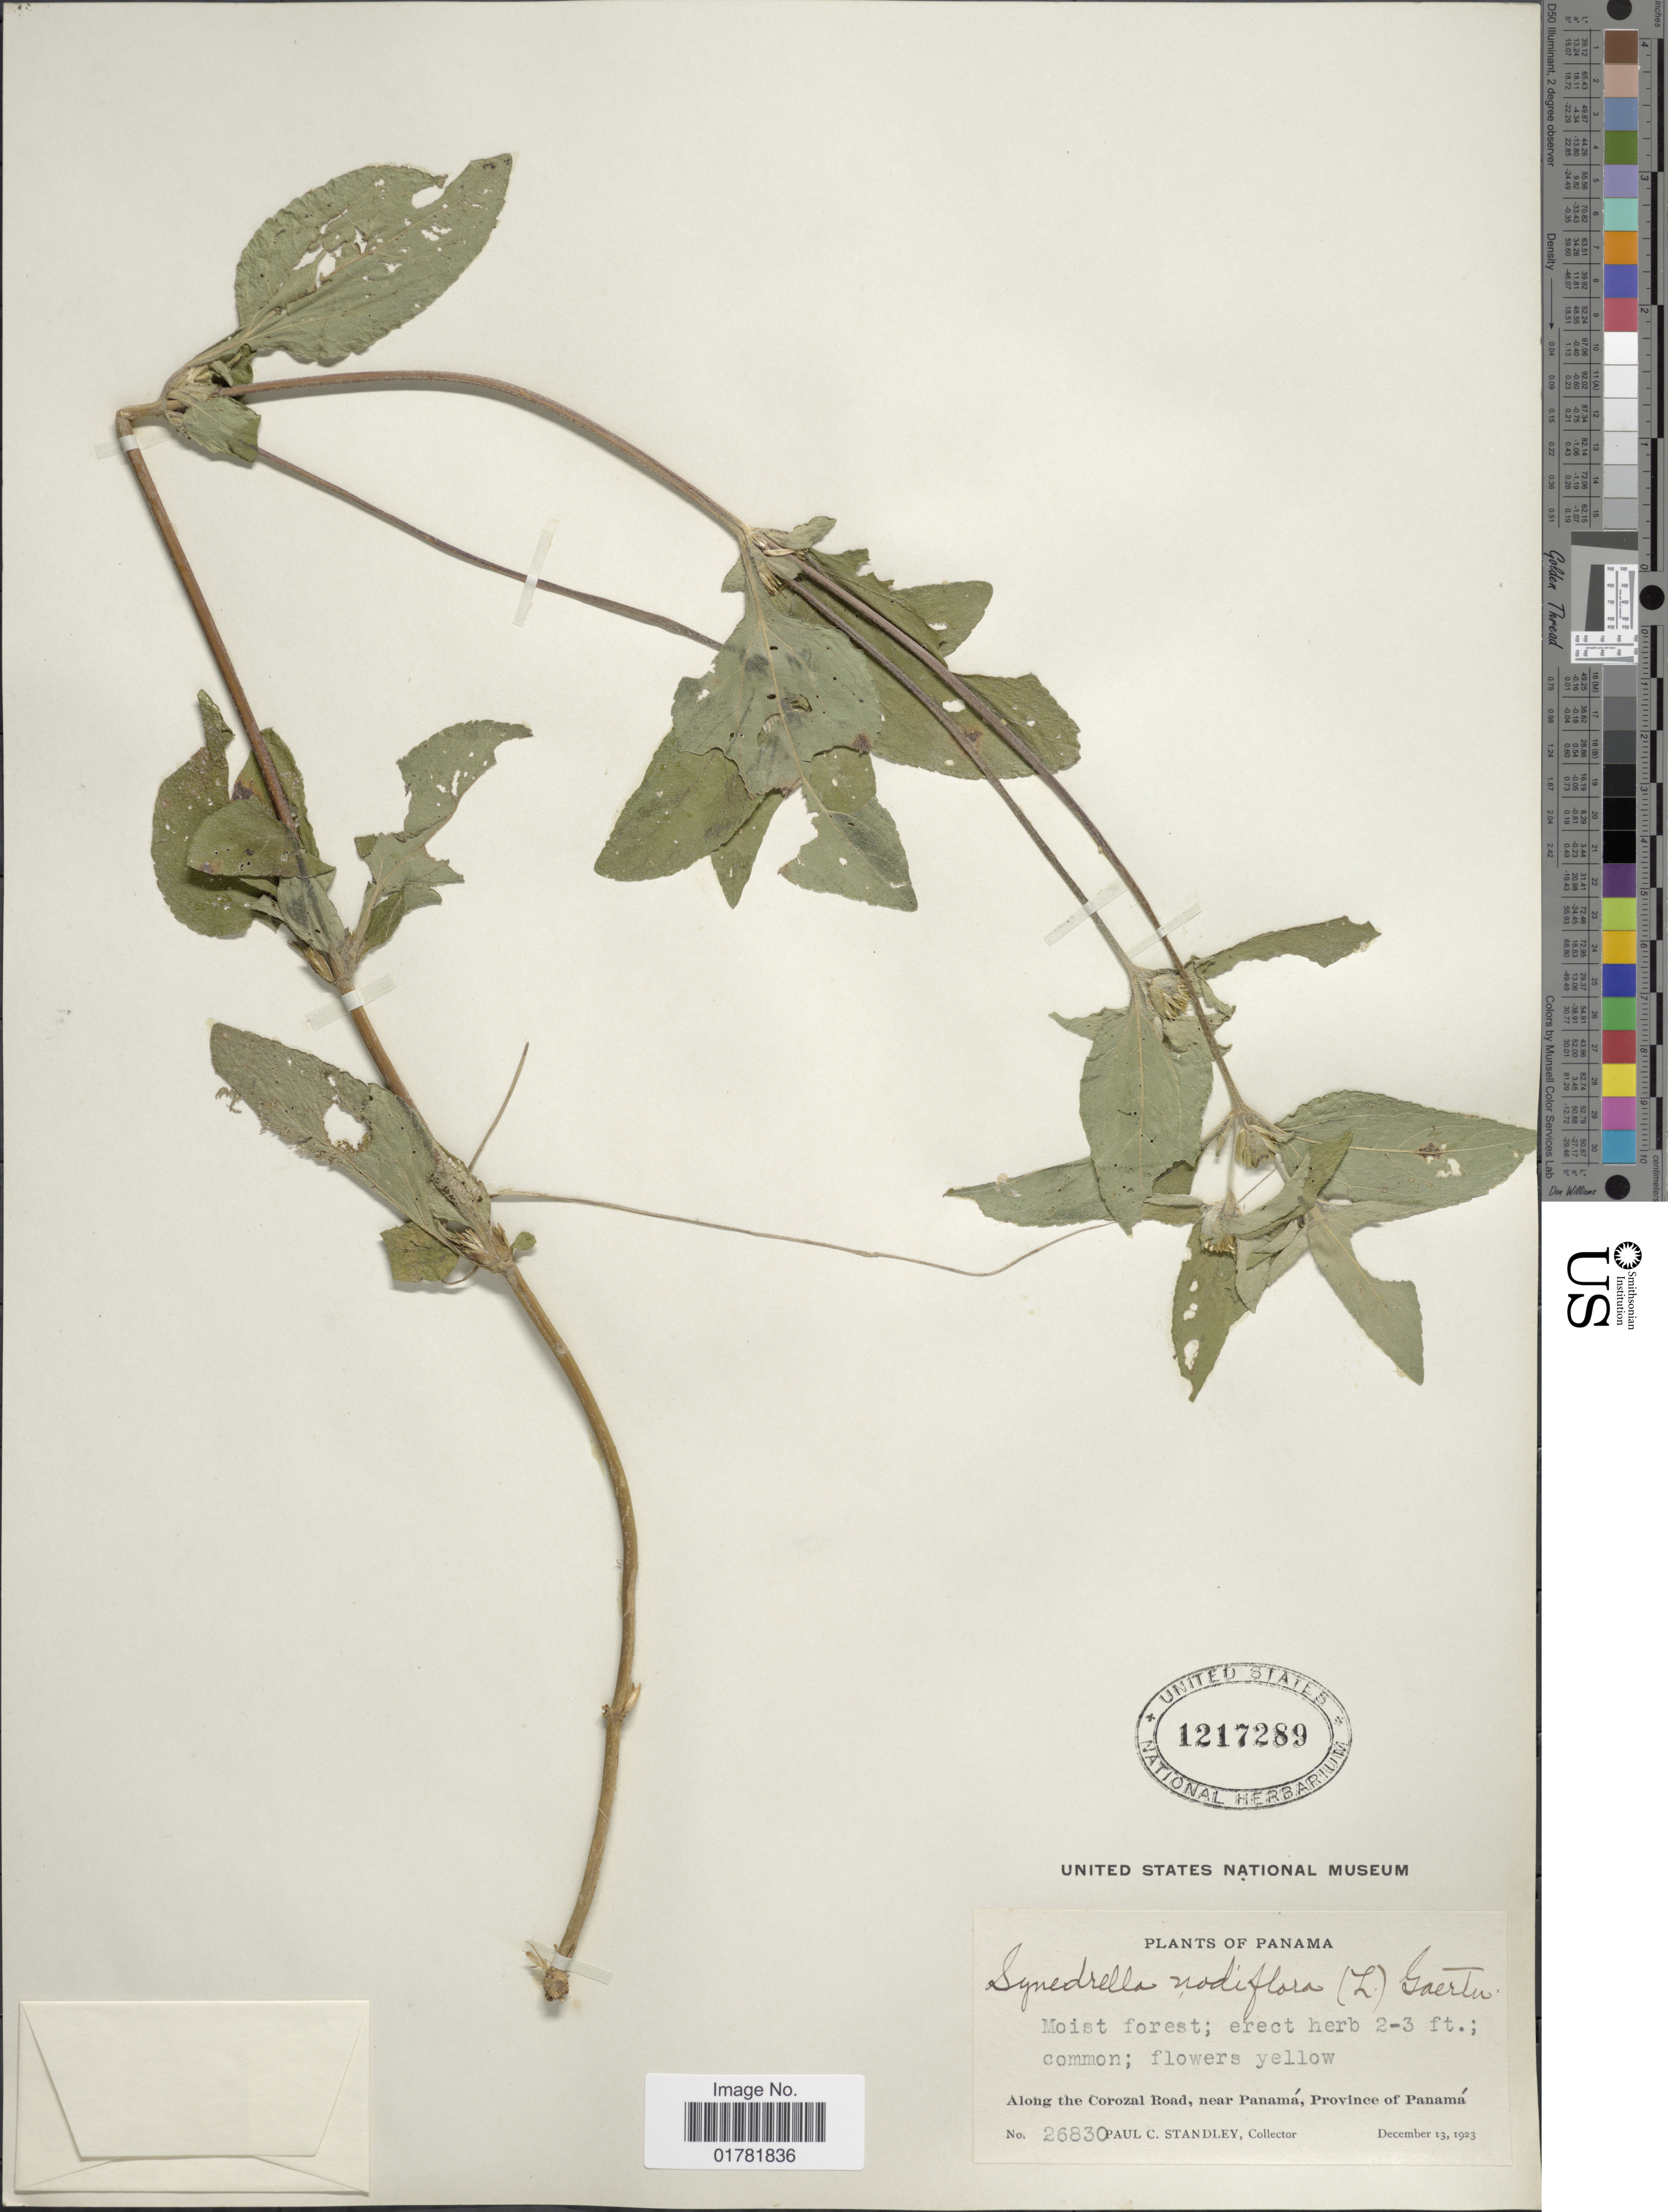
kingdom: Plantae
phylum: Tracheophyta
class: Magnoliopsida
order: Asterales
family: Asteraceae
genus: Synedrella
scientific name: Synedrella nodiflora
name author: (L.) Gaertn.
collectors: P. C. Standley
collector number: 26830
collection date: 1923-12-13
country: Panama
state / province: Panamá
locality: Along the Corozal Road, near Panamá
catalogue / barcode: US 1217289